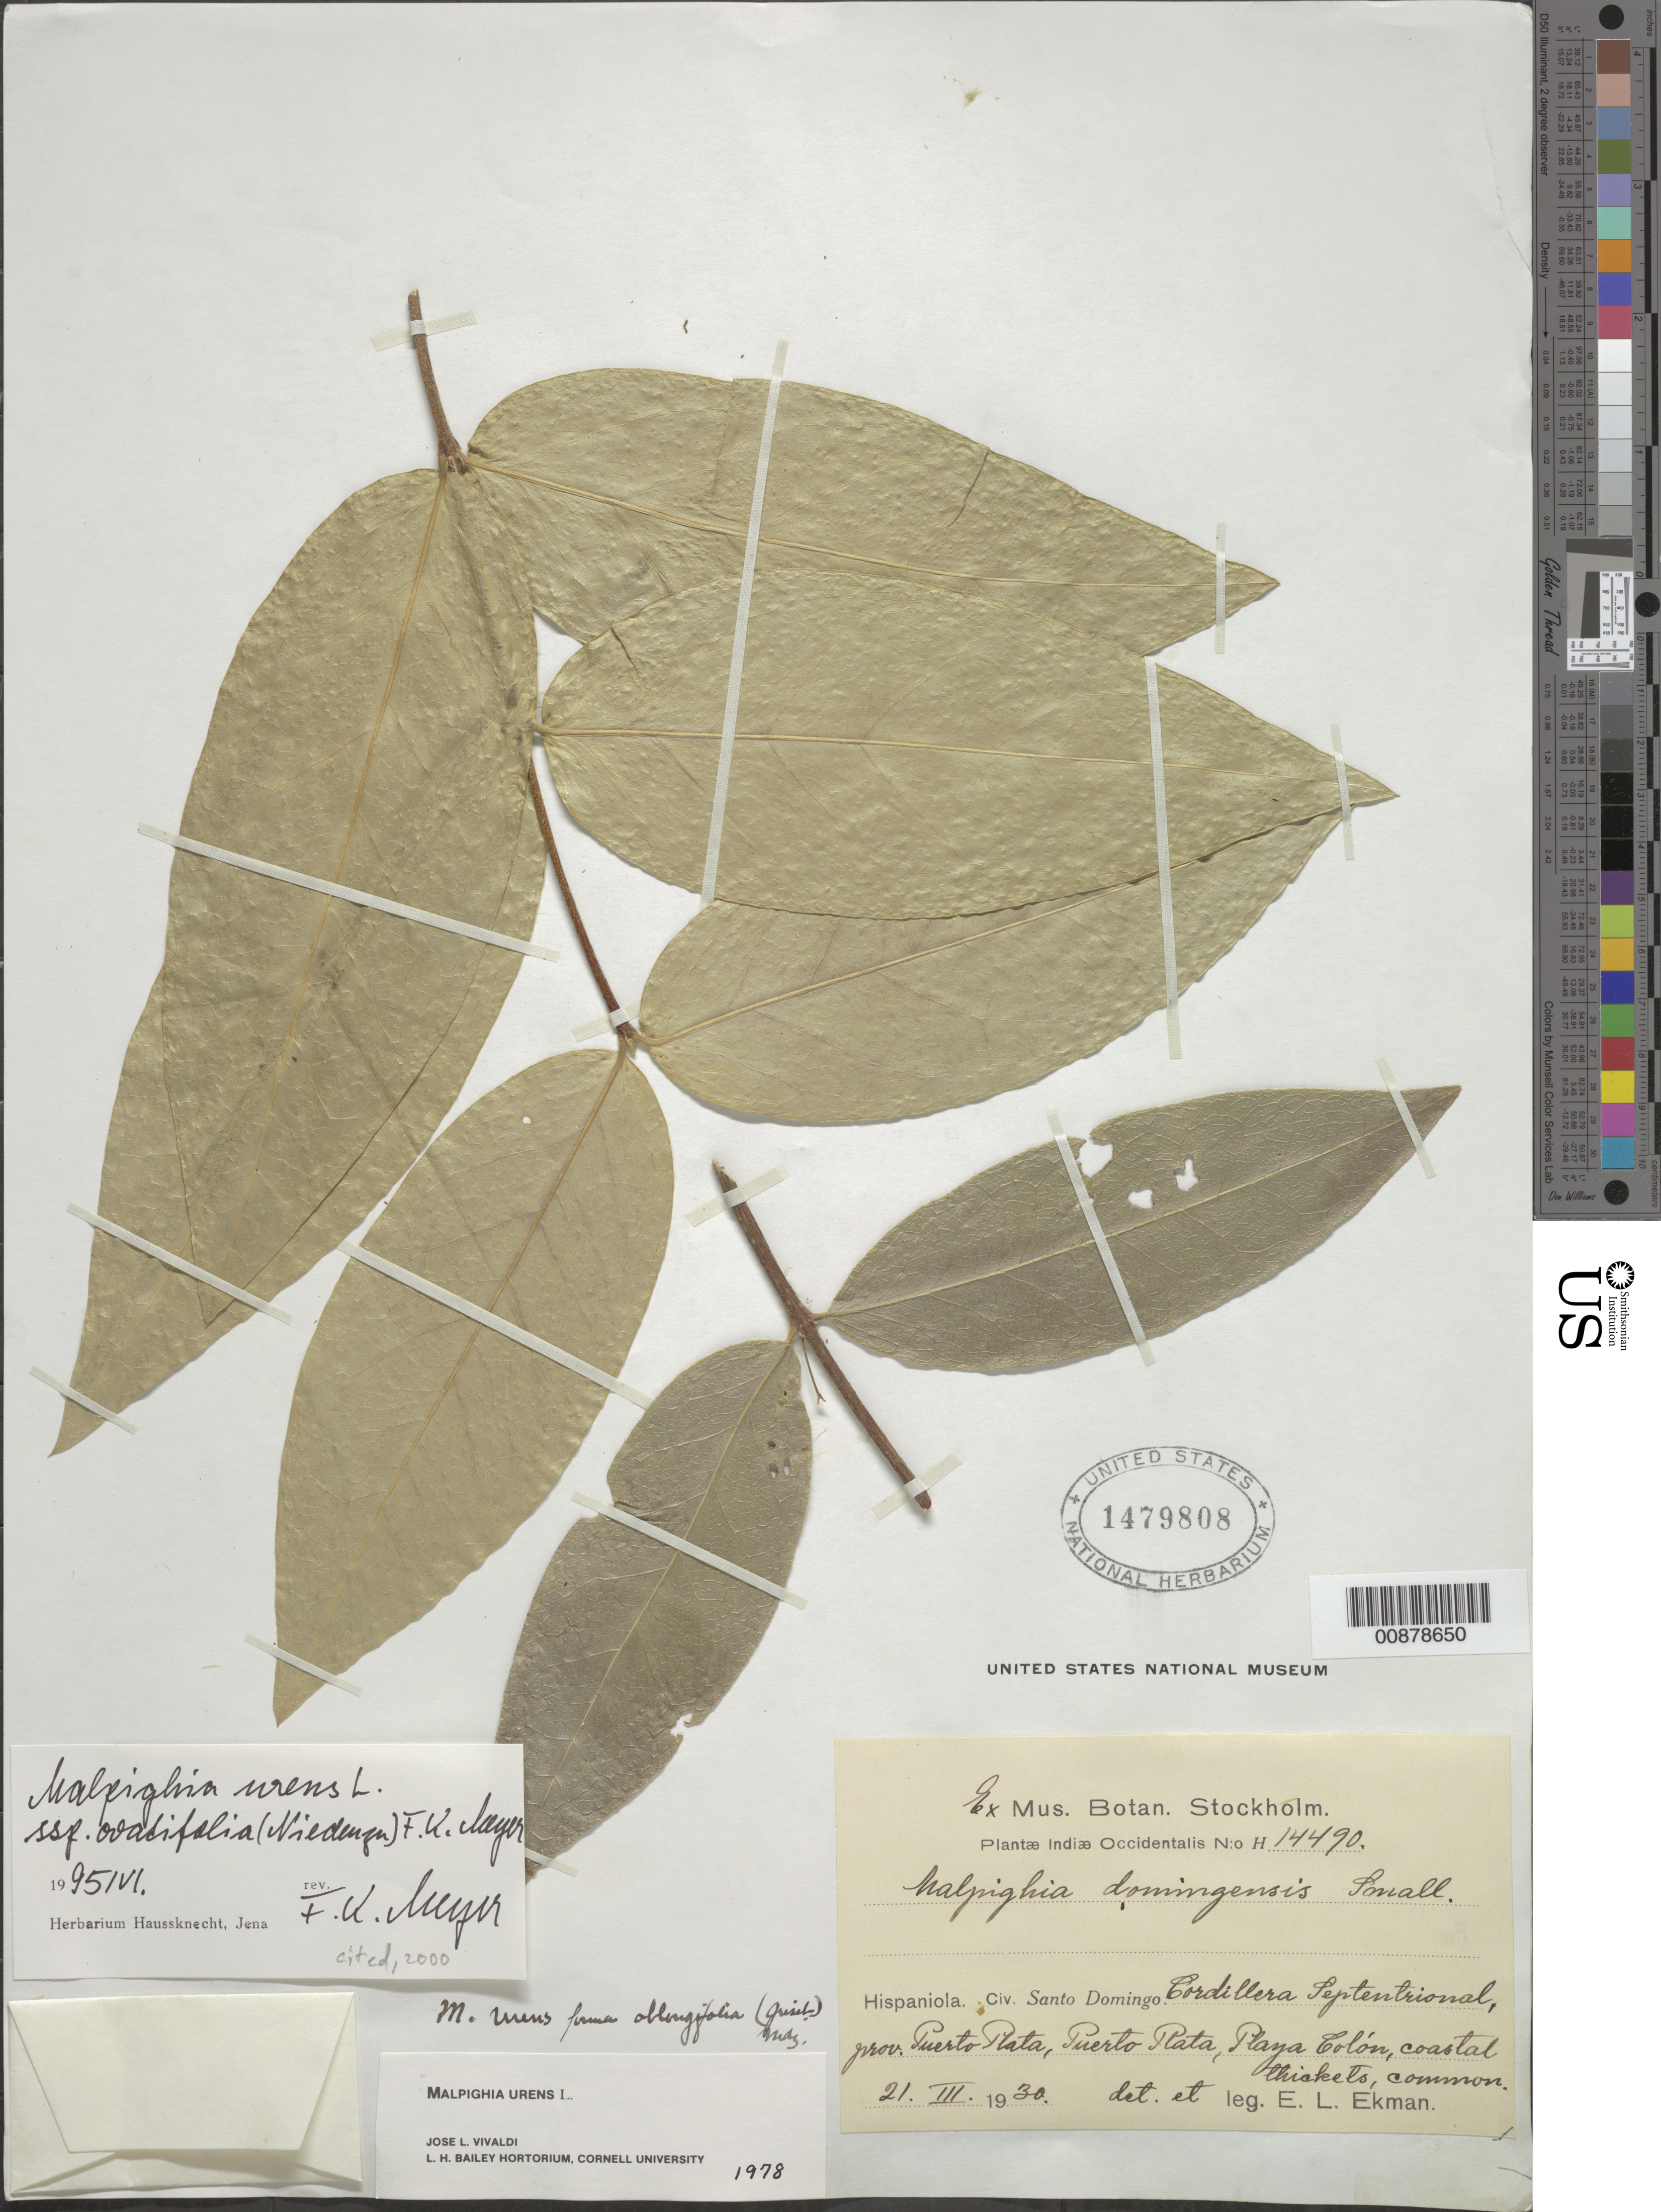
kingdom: Plantae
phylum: Tracheophyta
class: Magnoliopsida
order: Malpighiales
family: Malpighiaceae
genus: Malpighia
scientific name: Malpighia urens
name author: L.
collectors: E. L. Ekman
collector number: H. 14490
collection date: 1930-03-21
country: Dominican Republic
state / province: Puerto Plata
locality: Hispaniola. Civ. Santo Domingo. Cordillera Septentrional, prov. Puerto Plata, Puerto Plata, Playa Colón.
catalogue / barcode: US 1479808